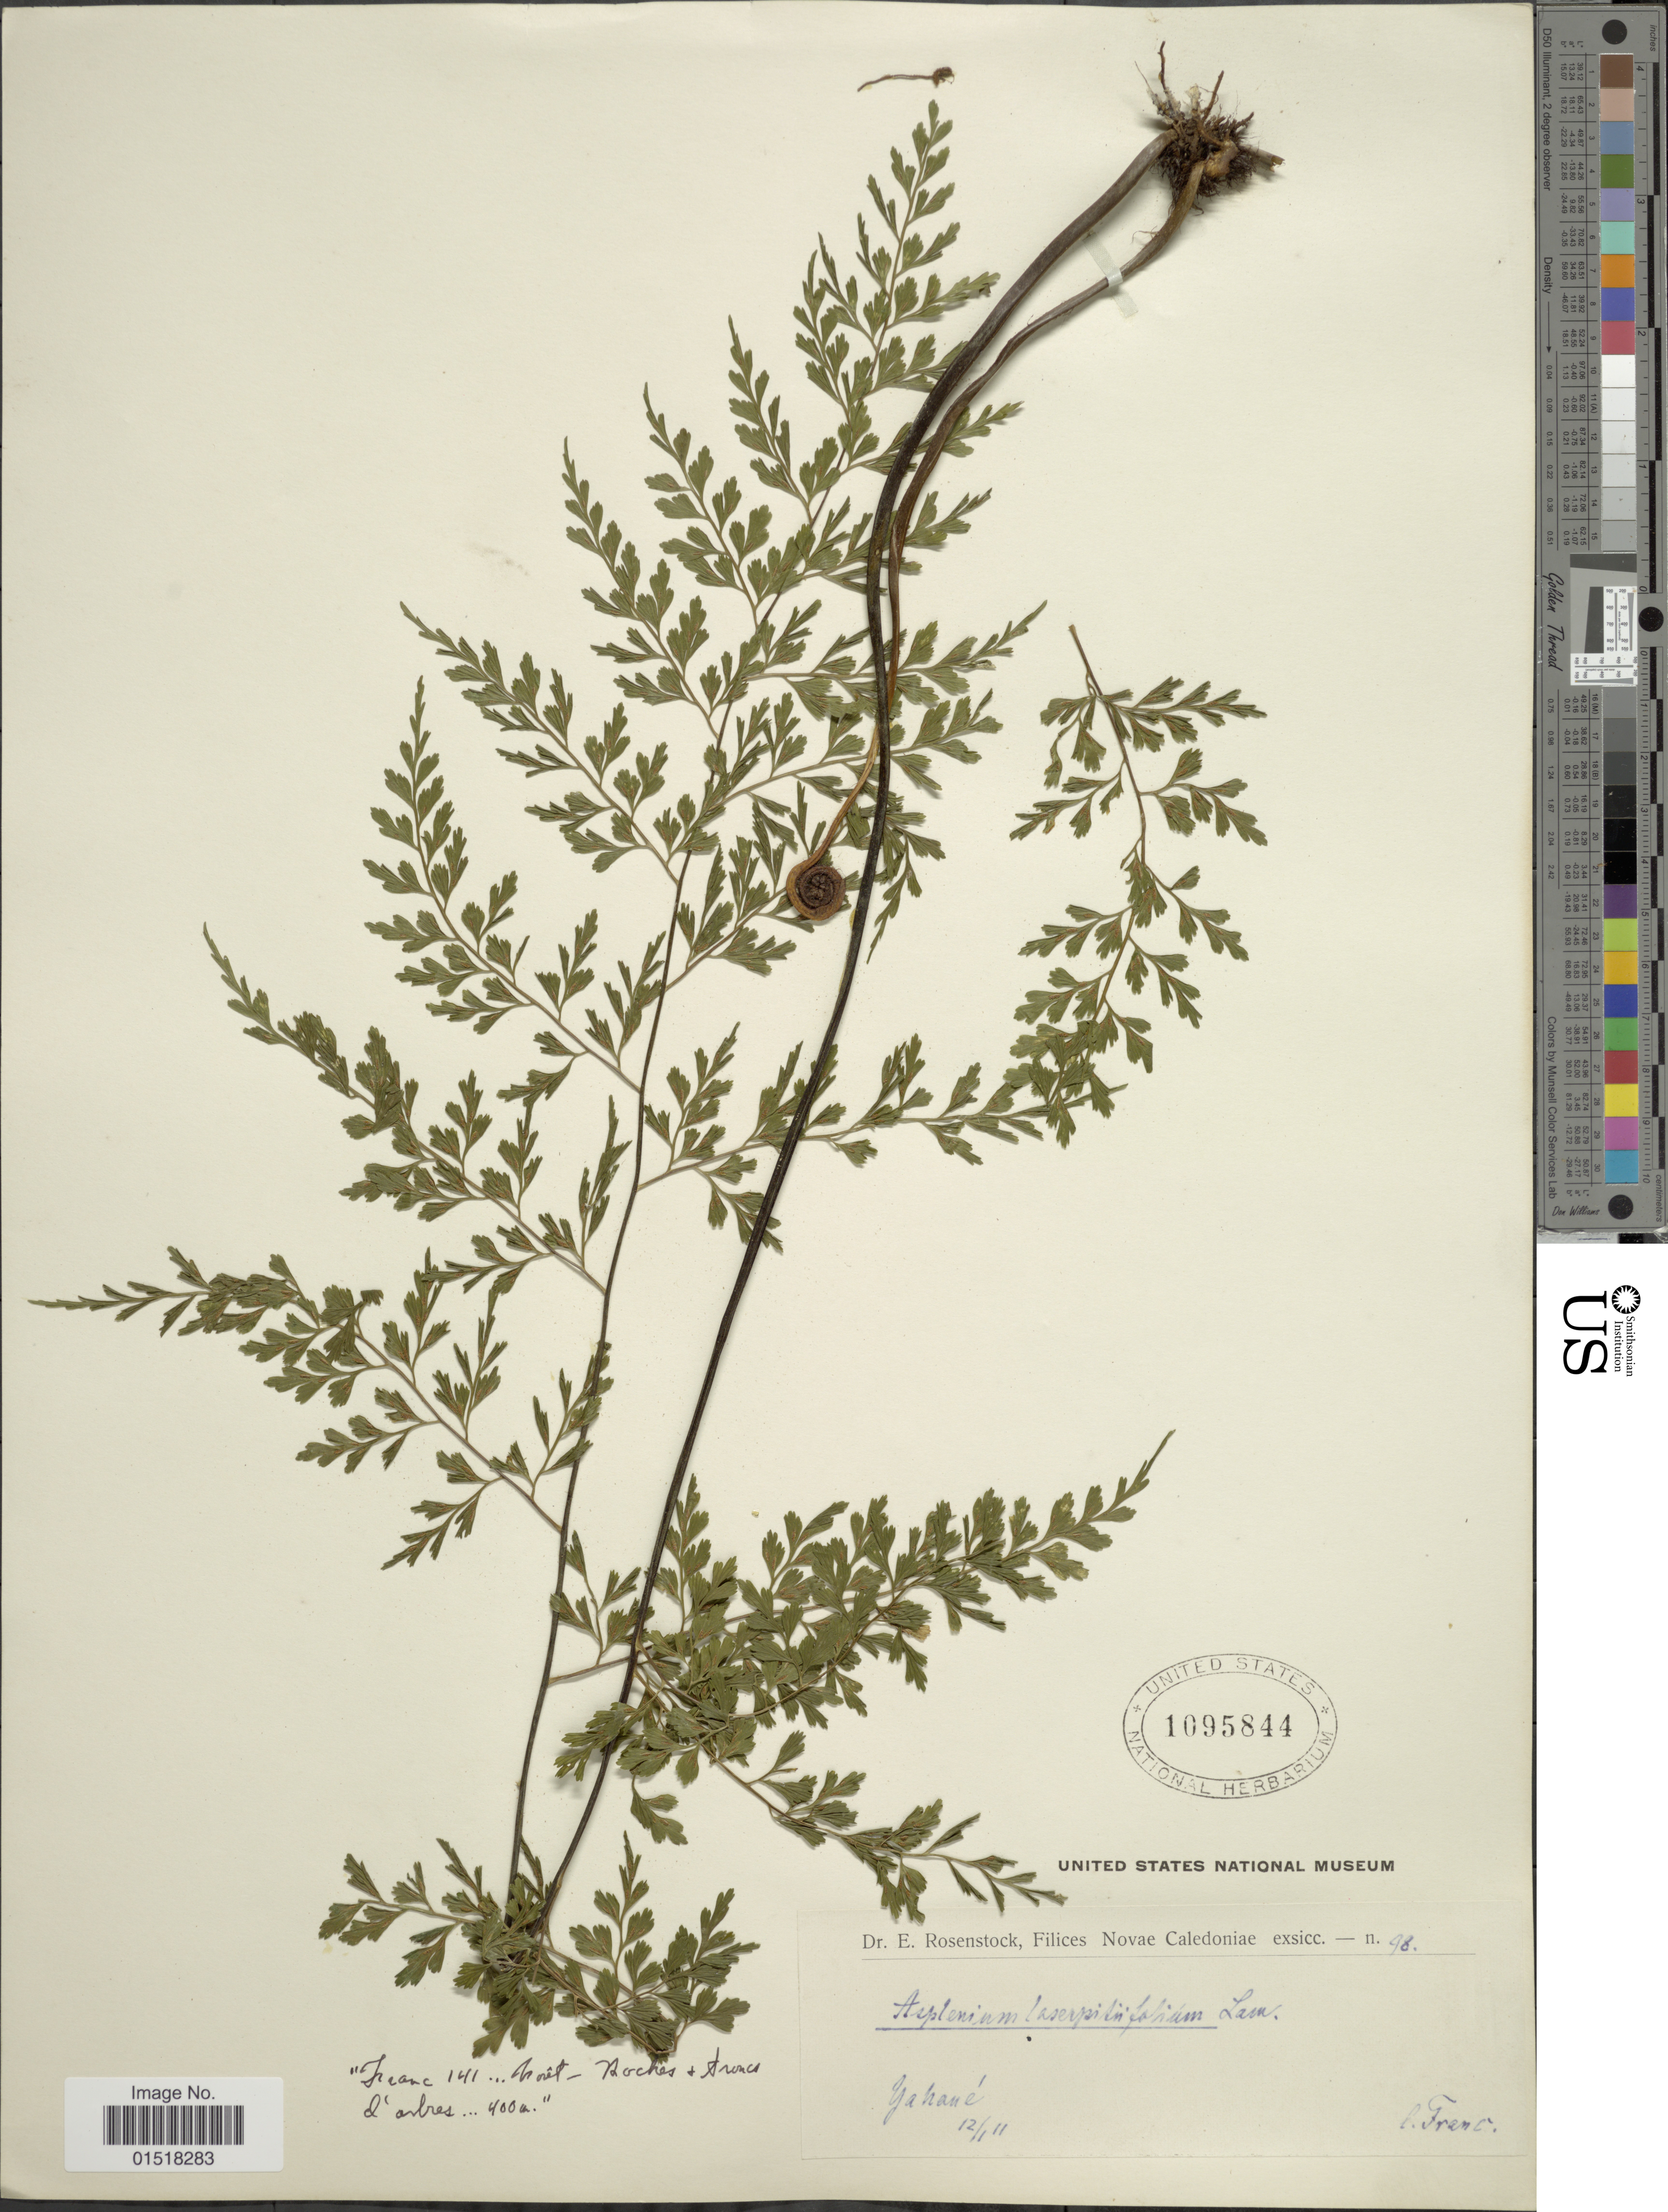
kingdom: Plantae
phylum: Tracheophyta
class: Polypodiopsida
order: Polypodiales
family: Aspleniaceae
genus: Asplenium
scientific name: Asplenium robustum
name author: Blume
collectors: Franc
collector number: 98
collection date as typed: Transcribed d/m/y: 12/1/11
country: New Caledonia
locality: Yahoué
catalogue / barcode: US 1095844